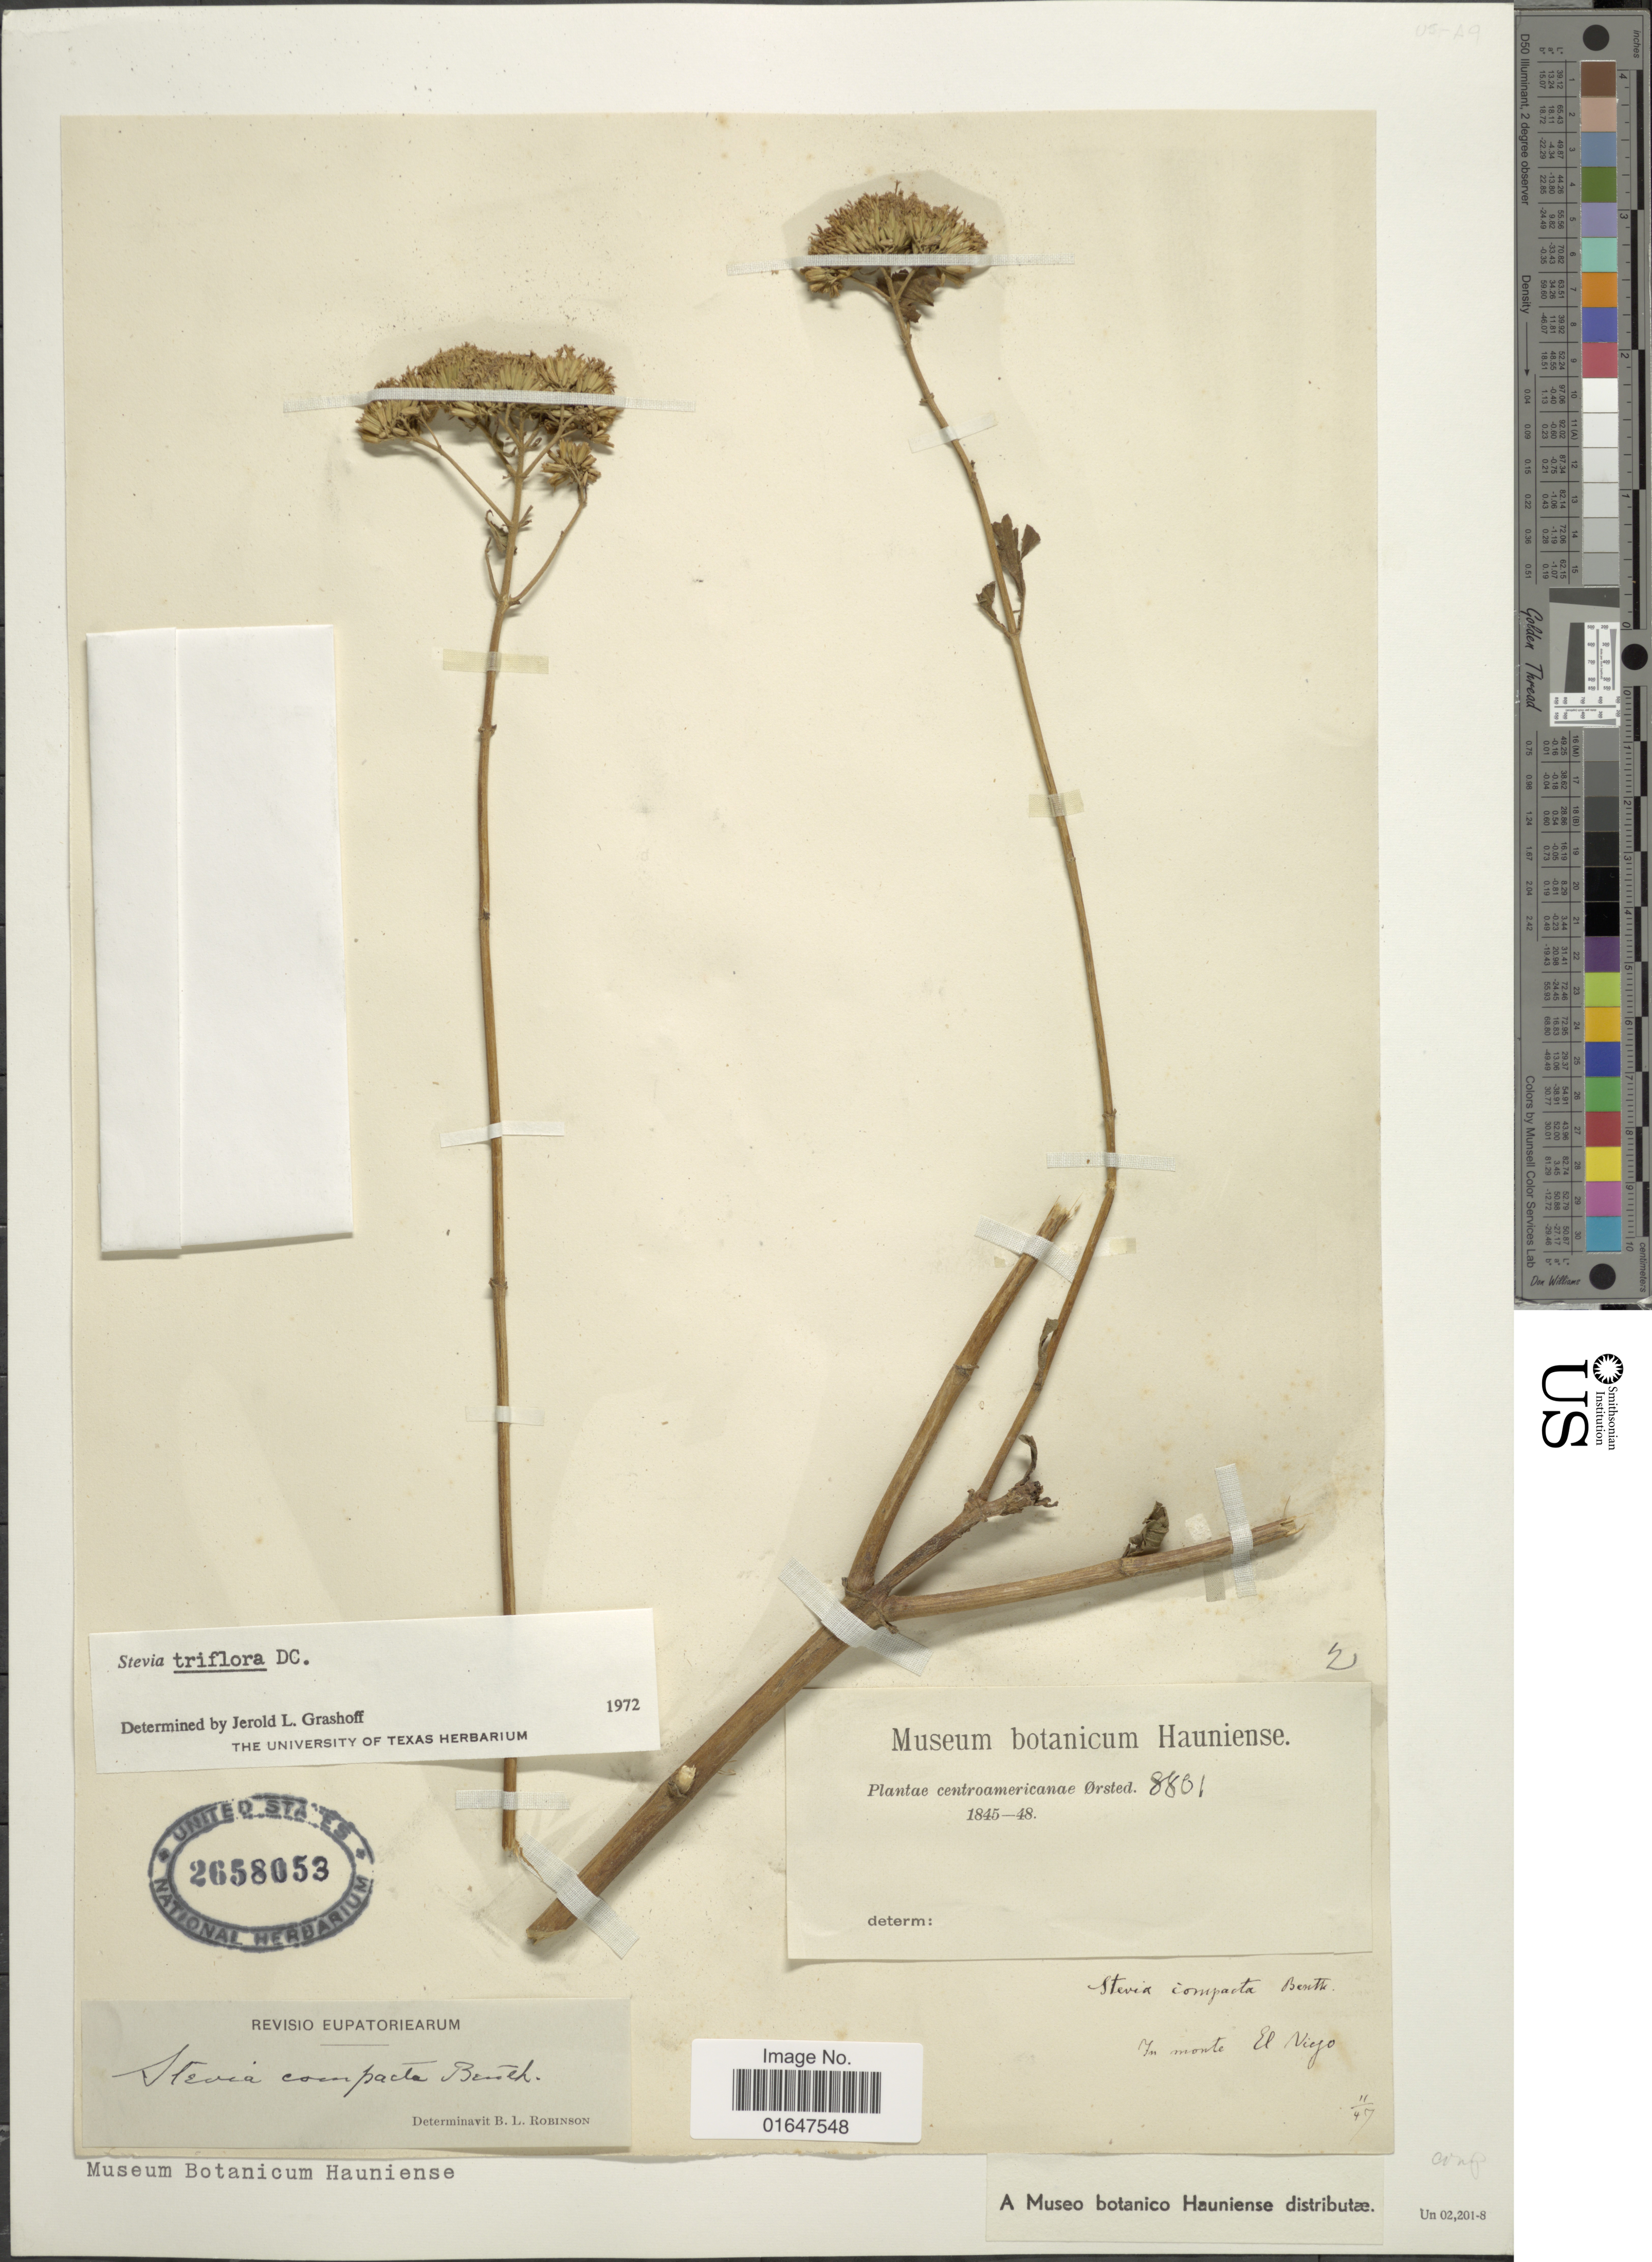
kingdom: Plantae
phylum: Tracheophyta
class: Magnoliopsida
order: Asterales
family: Asteraceae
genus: Stevia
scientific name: Stevia triflora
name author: DC.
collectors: ex Museum Botanicum Hauniense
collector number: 8801*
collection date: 1847-11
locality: Centroamericanae Orsted, in Monte El Viejo [interpreted]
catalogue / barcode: US 2658053